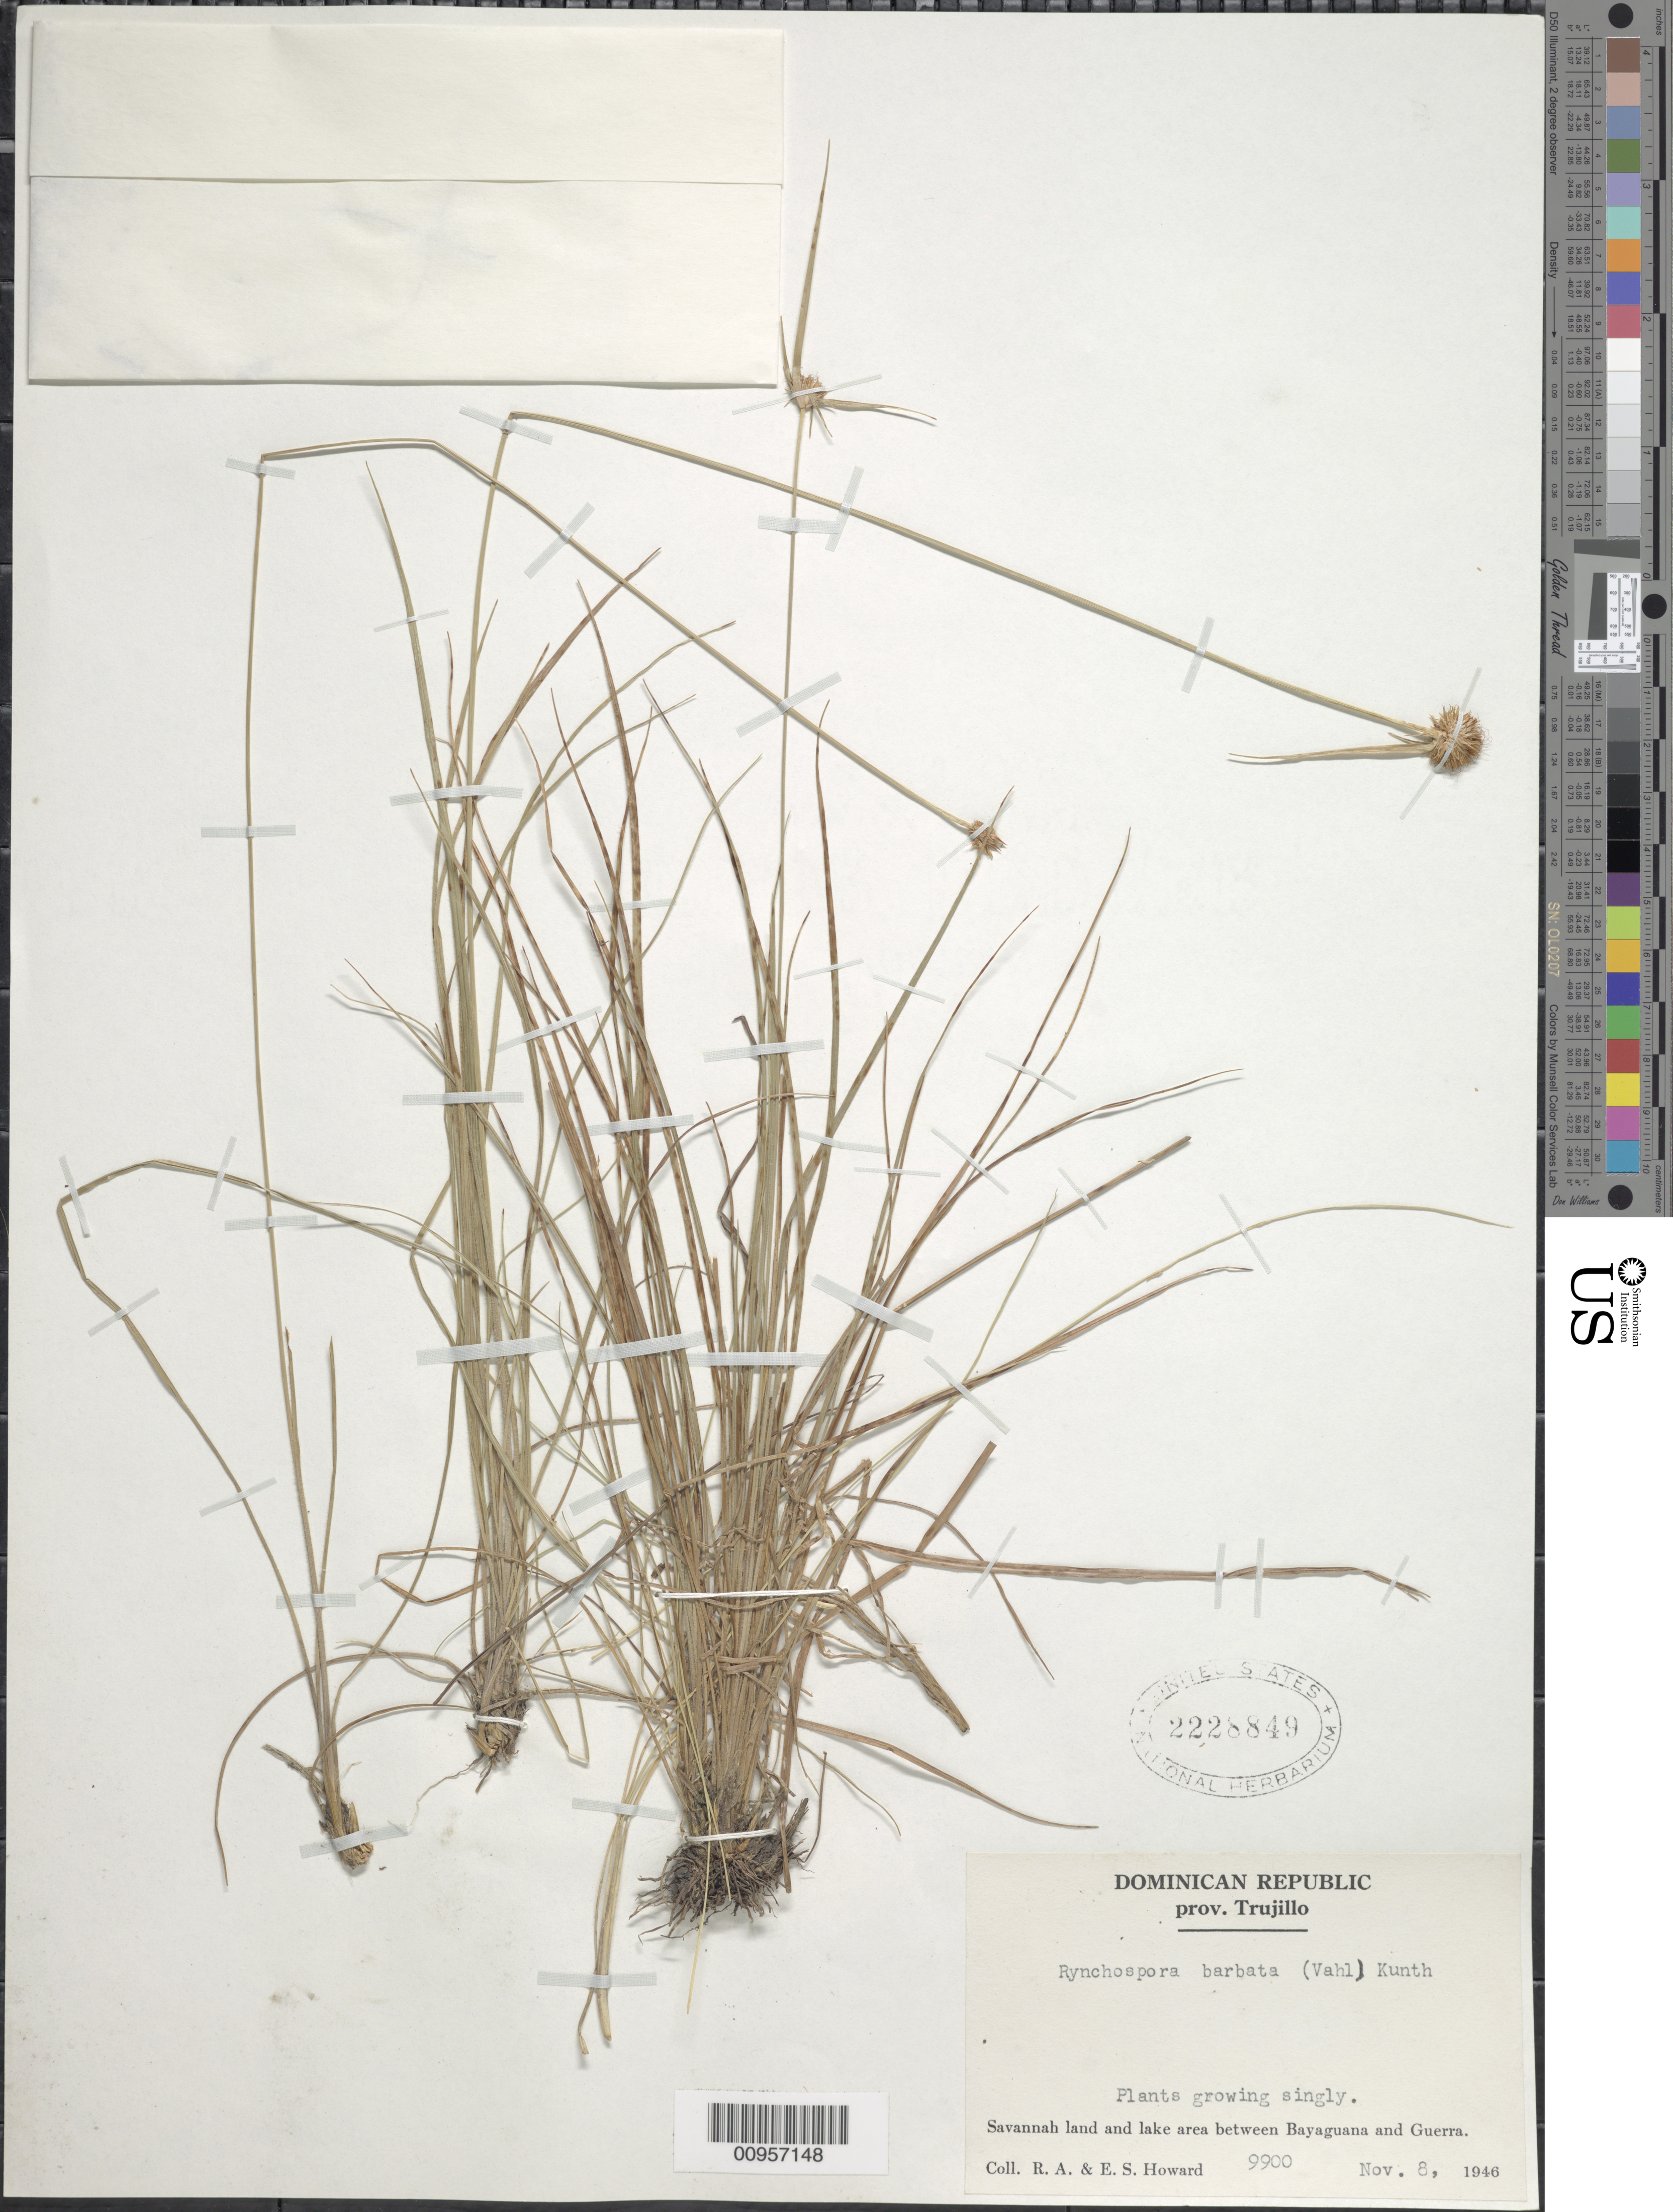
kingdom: Plantae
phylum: Tracheophyta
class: Liliopsida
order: Poales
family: Cyperaceae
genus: Rhynchospora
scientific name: Rhynchospora barbata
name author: (Vahl) Kunth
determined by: Alves, K.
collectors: R. A. Howard & E. S. Howard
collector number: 9900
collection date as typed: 08 Nov 1946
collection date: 1946-11-08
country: Dominican Republic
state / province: Santo Domingo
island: Hispaniola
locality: Savannah land and lake area between Bayaguana and Guerra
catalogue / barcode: US 2228849